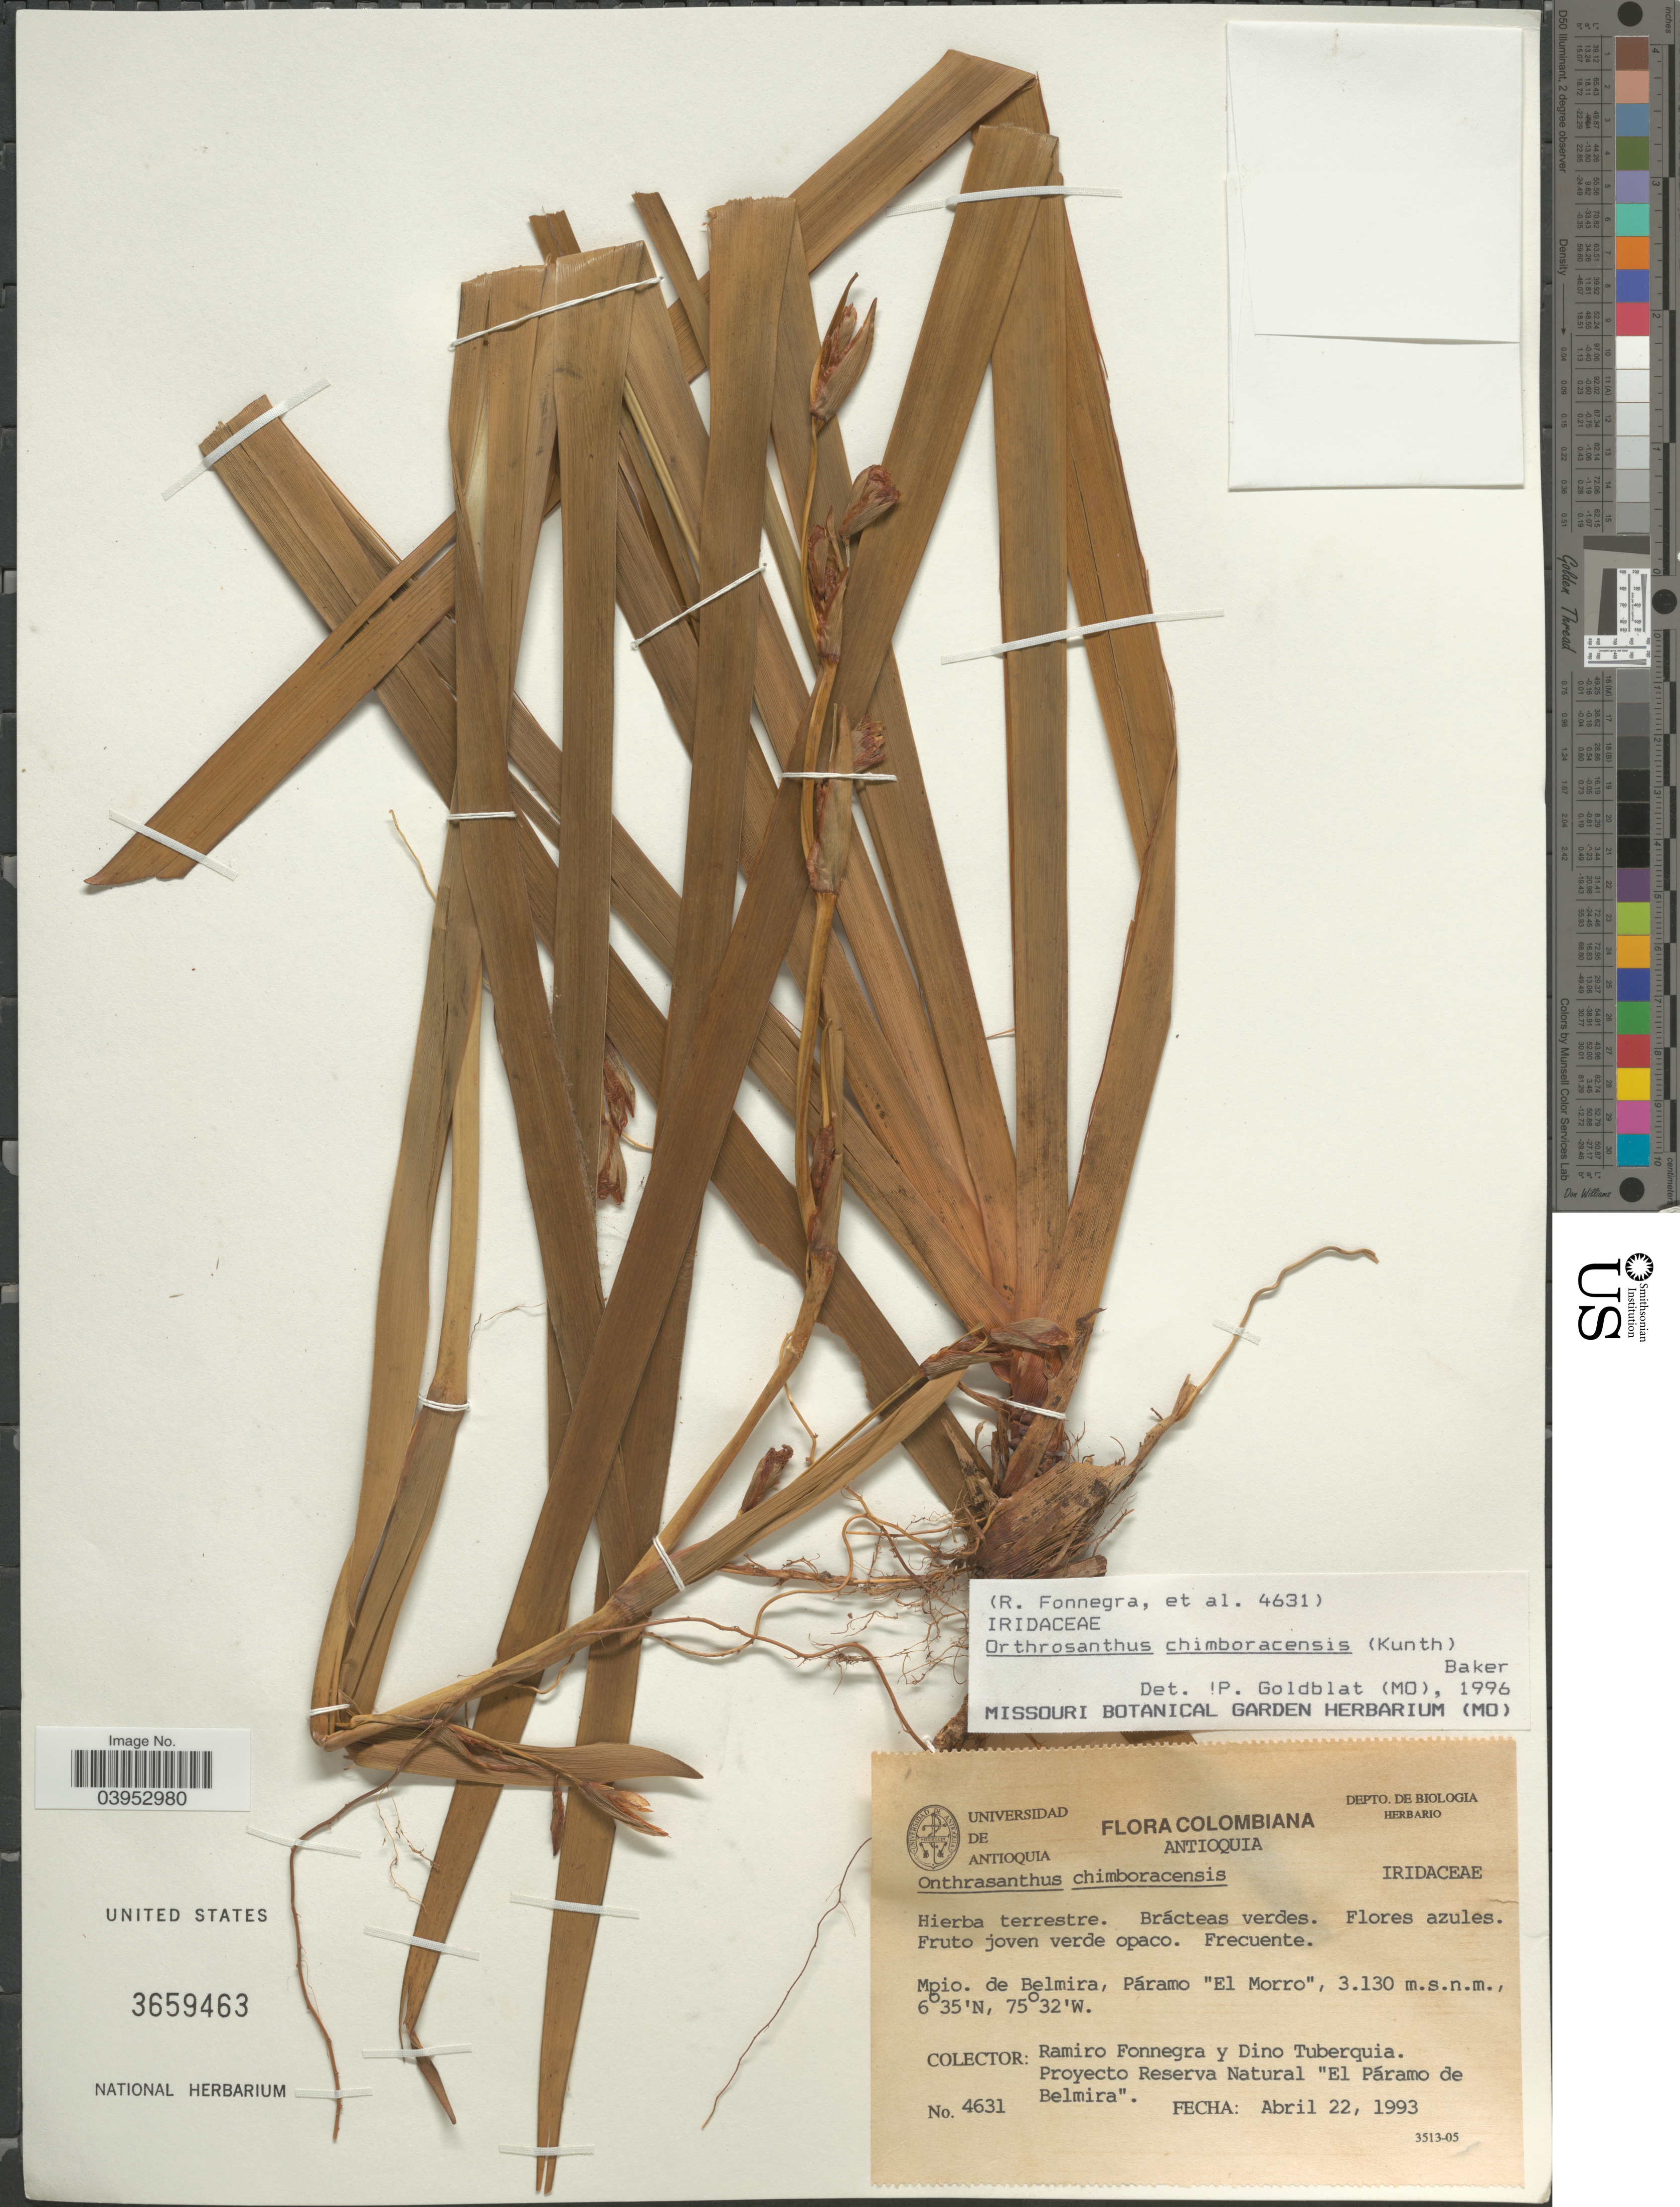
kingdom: Plantae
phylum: Tracheophyta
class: Liliopsida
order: Asparagales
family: Iridaceae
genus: Orthrosanthus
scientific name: Orthrosanthus chimboracensis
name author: (Kunth) Baker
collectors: R. Fonnegra G. & D. Tuberquia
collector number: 4631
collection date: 1993-04-22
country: Colombia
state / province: Antioquia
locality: Mpio. de Belmira, Páramo "El Morro".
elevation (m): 3130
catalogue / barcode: US 3659463